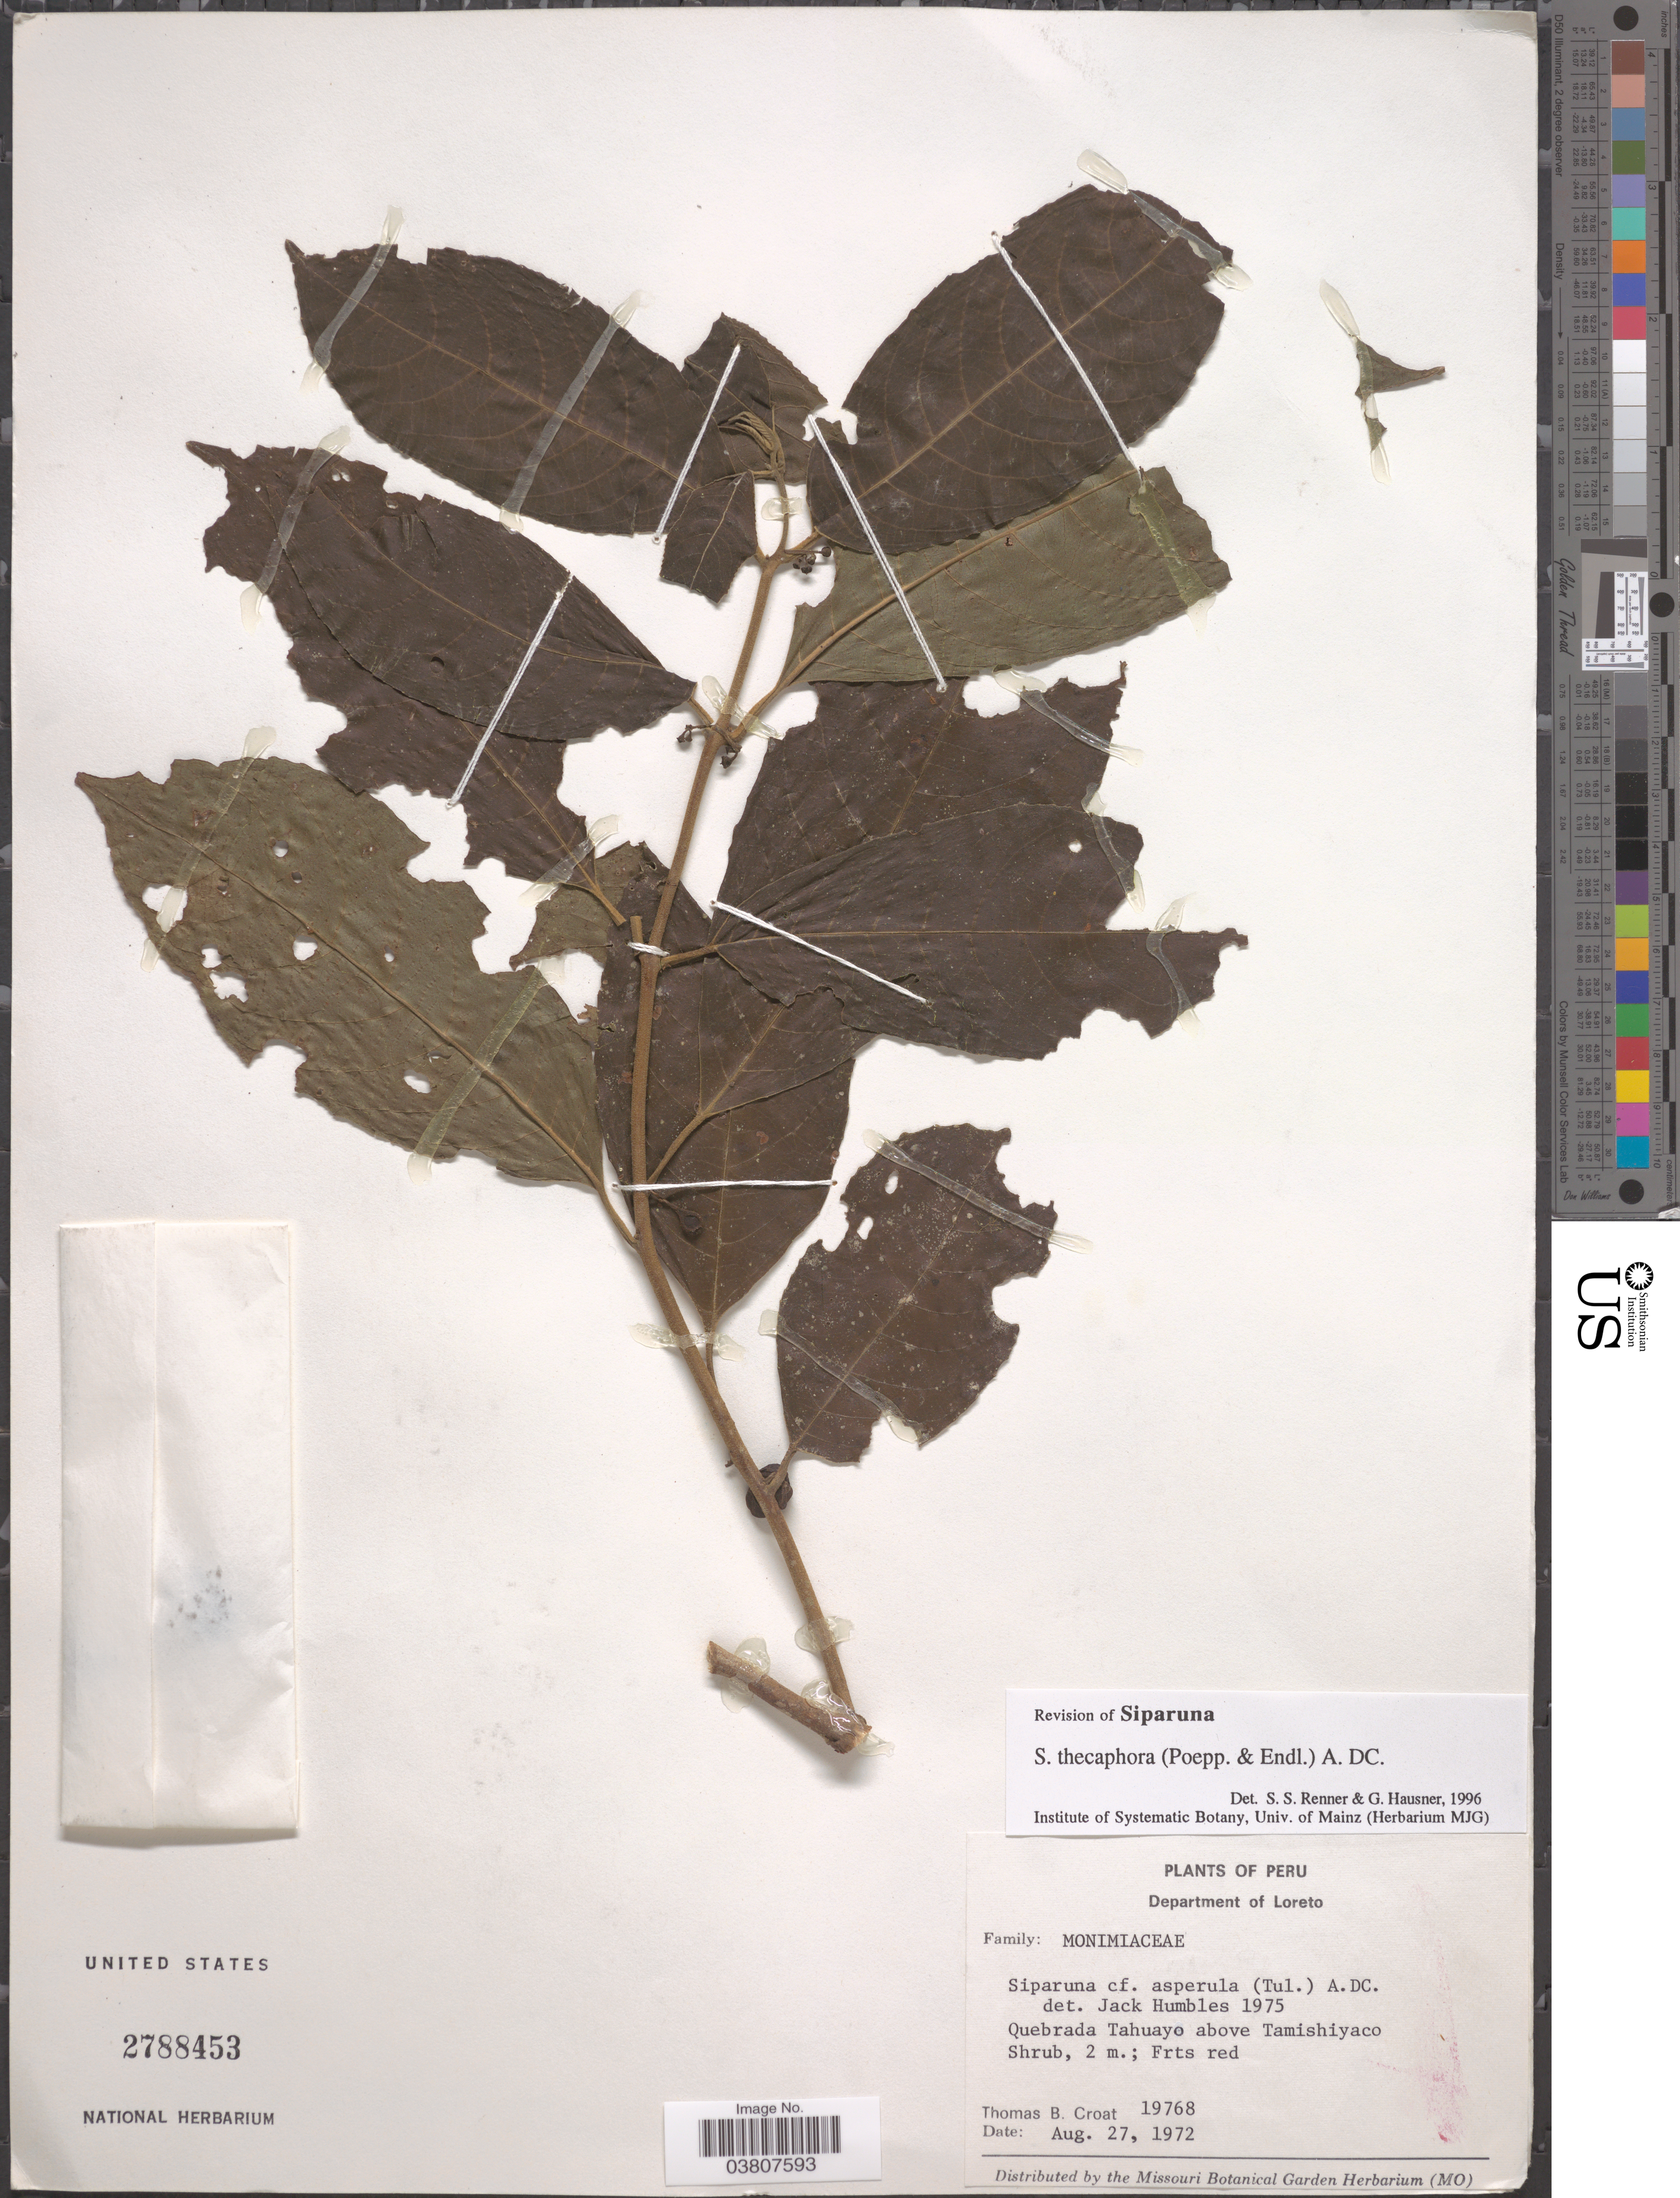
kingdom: Plantae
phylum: Tracheophyta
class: Magnoliopsida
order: Laurales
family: Siparunaceae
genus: Siparuna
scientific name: Siparuna thecaphora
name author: (Poepp. & Endl.) A. DC.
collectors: T. B. Croat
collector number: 19768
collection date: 1972-08-27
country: Peru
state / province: Loreto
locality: Department of Loreto. Quebrada Tahuayo above Tamishiyaco.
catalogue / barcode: US 2788453